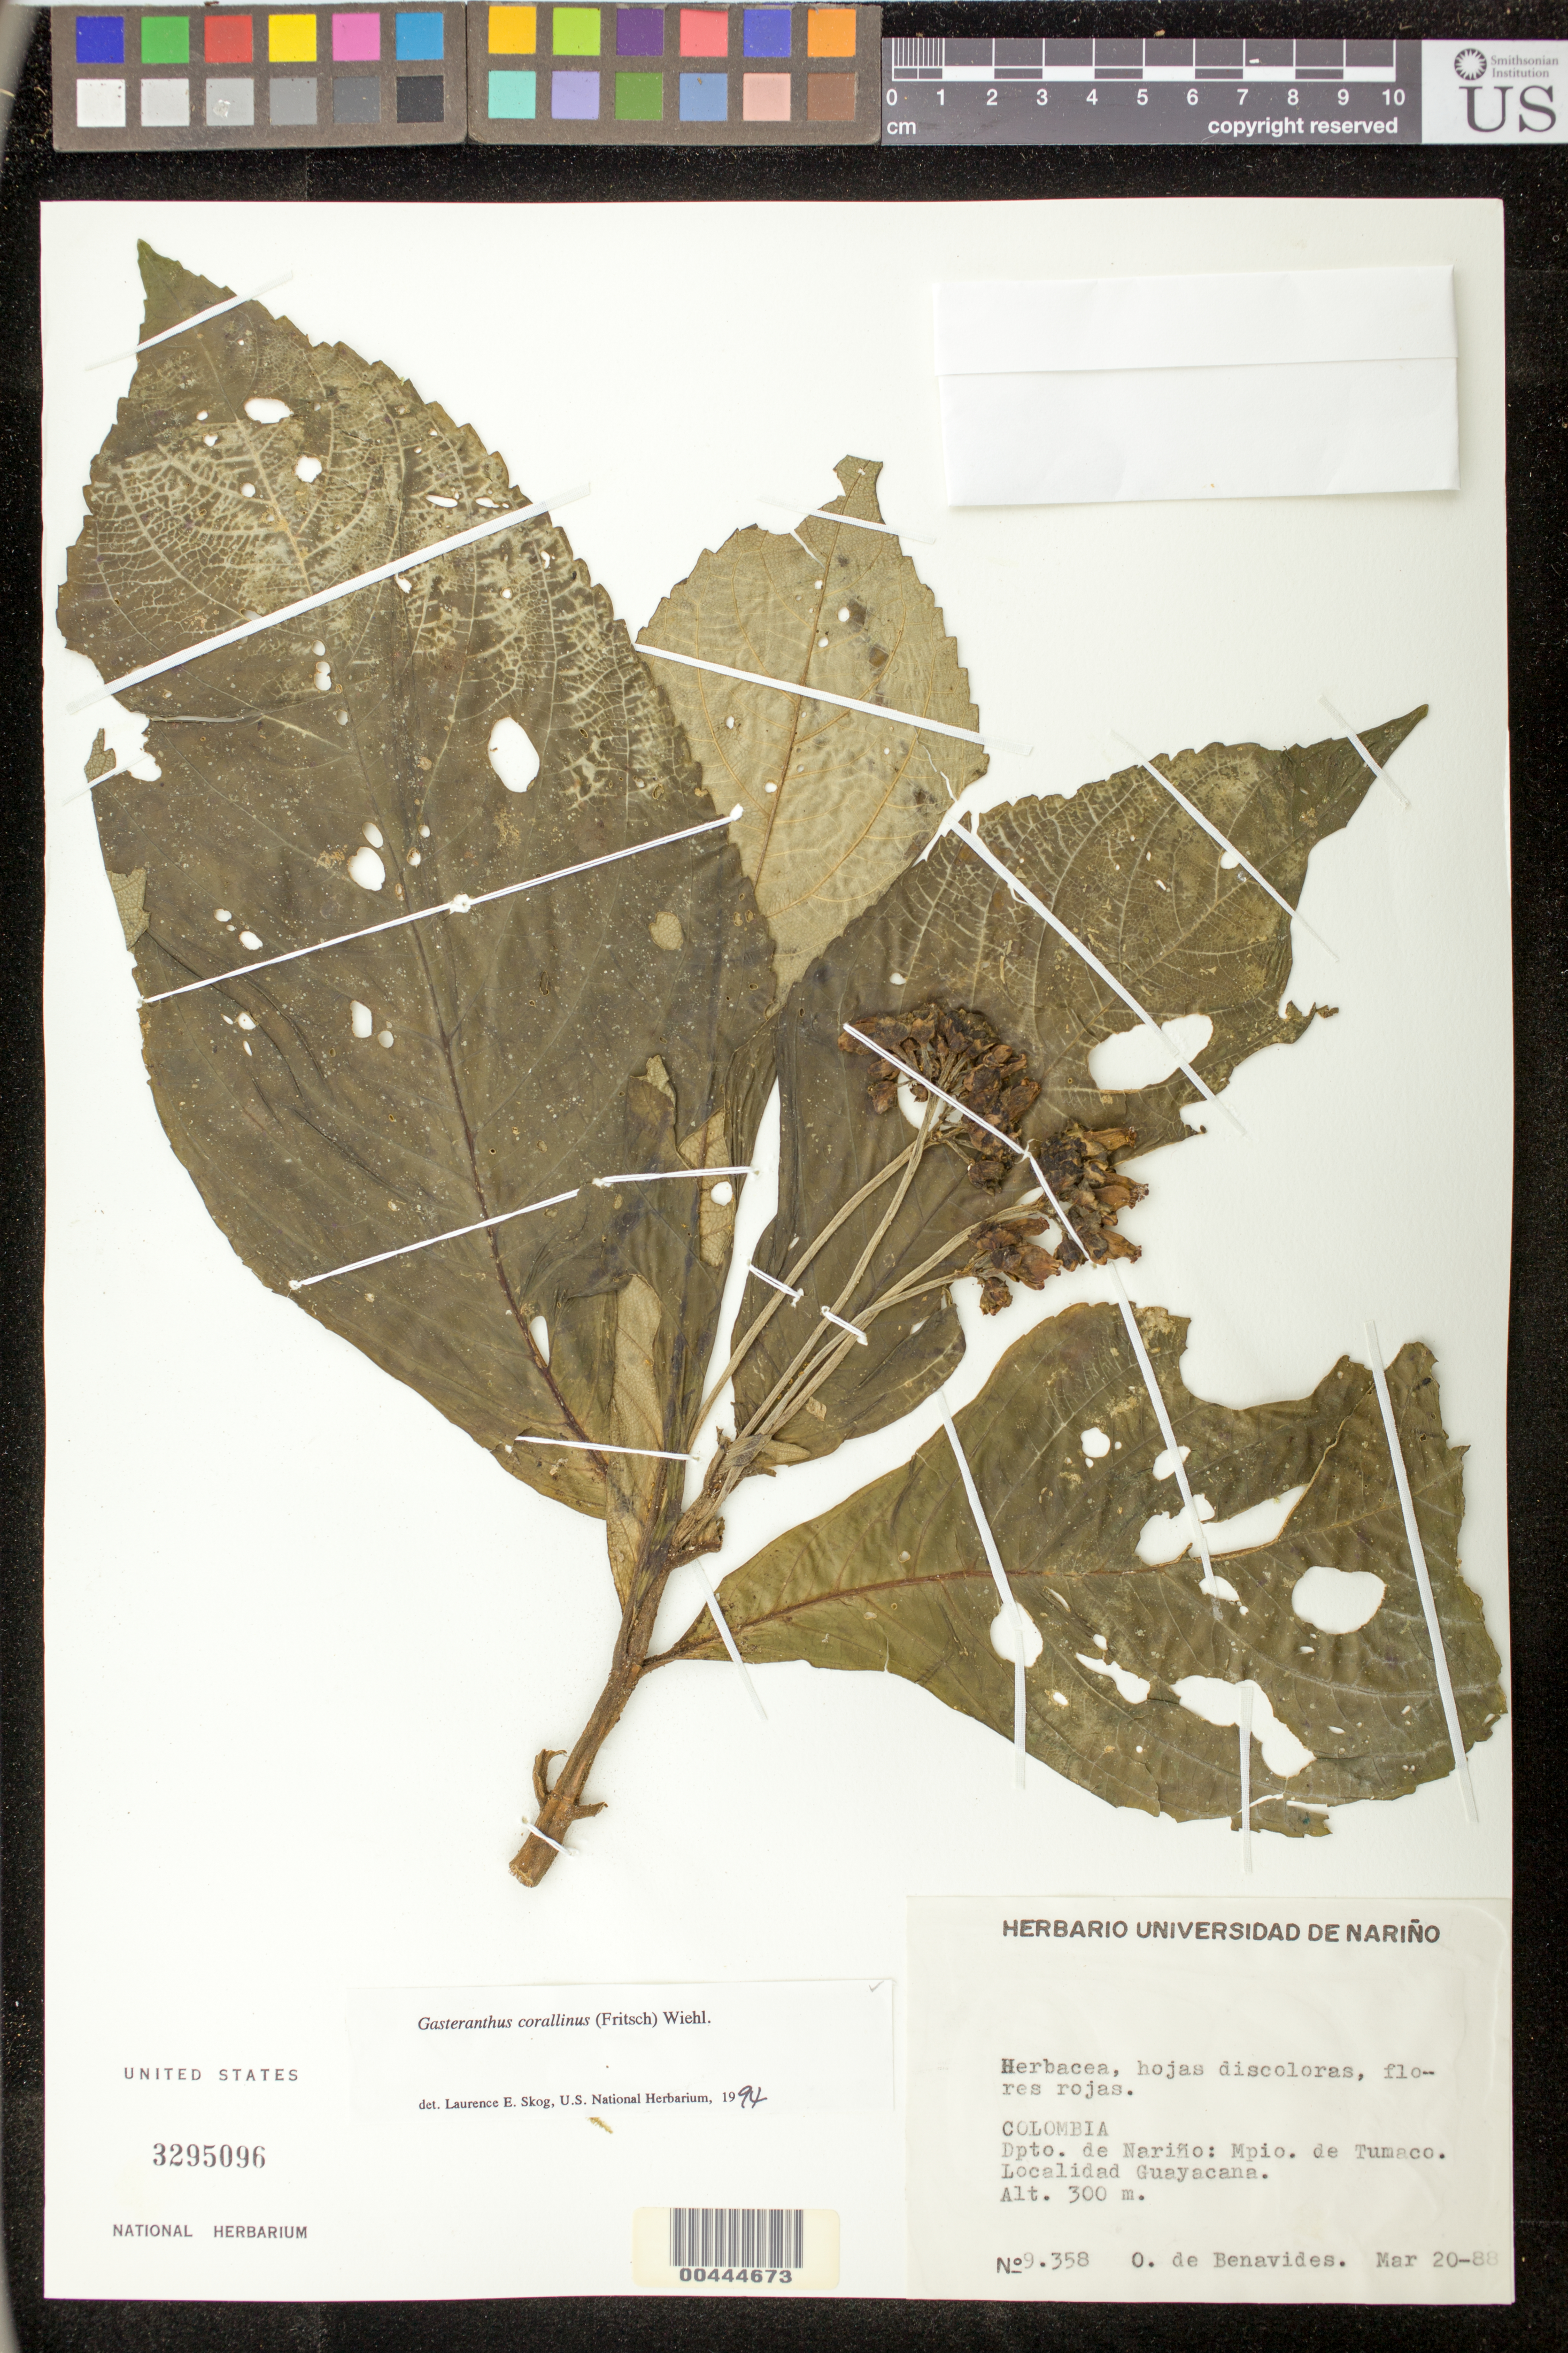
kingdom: Plantae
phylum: Tracheophyta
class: Magnoliopsida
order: Lamiales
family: Gesneriaceae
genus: Gasteranthus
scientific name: Gasteranthus corallinus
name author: (Fritsch) Wiehler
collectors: Olga S. de Benavides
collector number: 9358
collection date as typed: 20 Mar 1988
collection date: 1988-03-20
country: Colombia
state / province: Nariño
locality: Tumaco mun., corregimeinto de la guayacana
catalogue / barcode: US 3295096